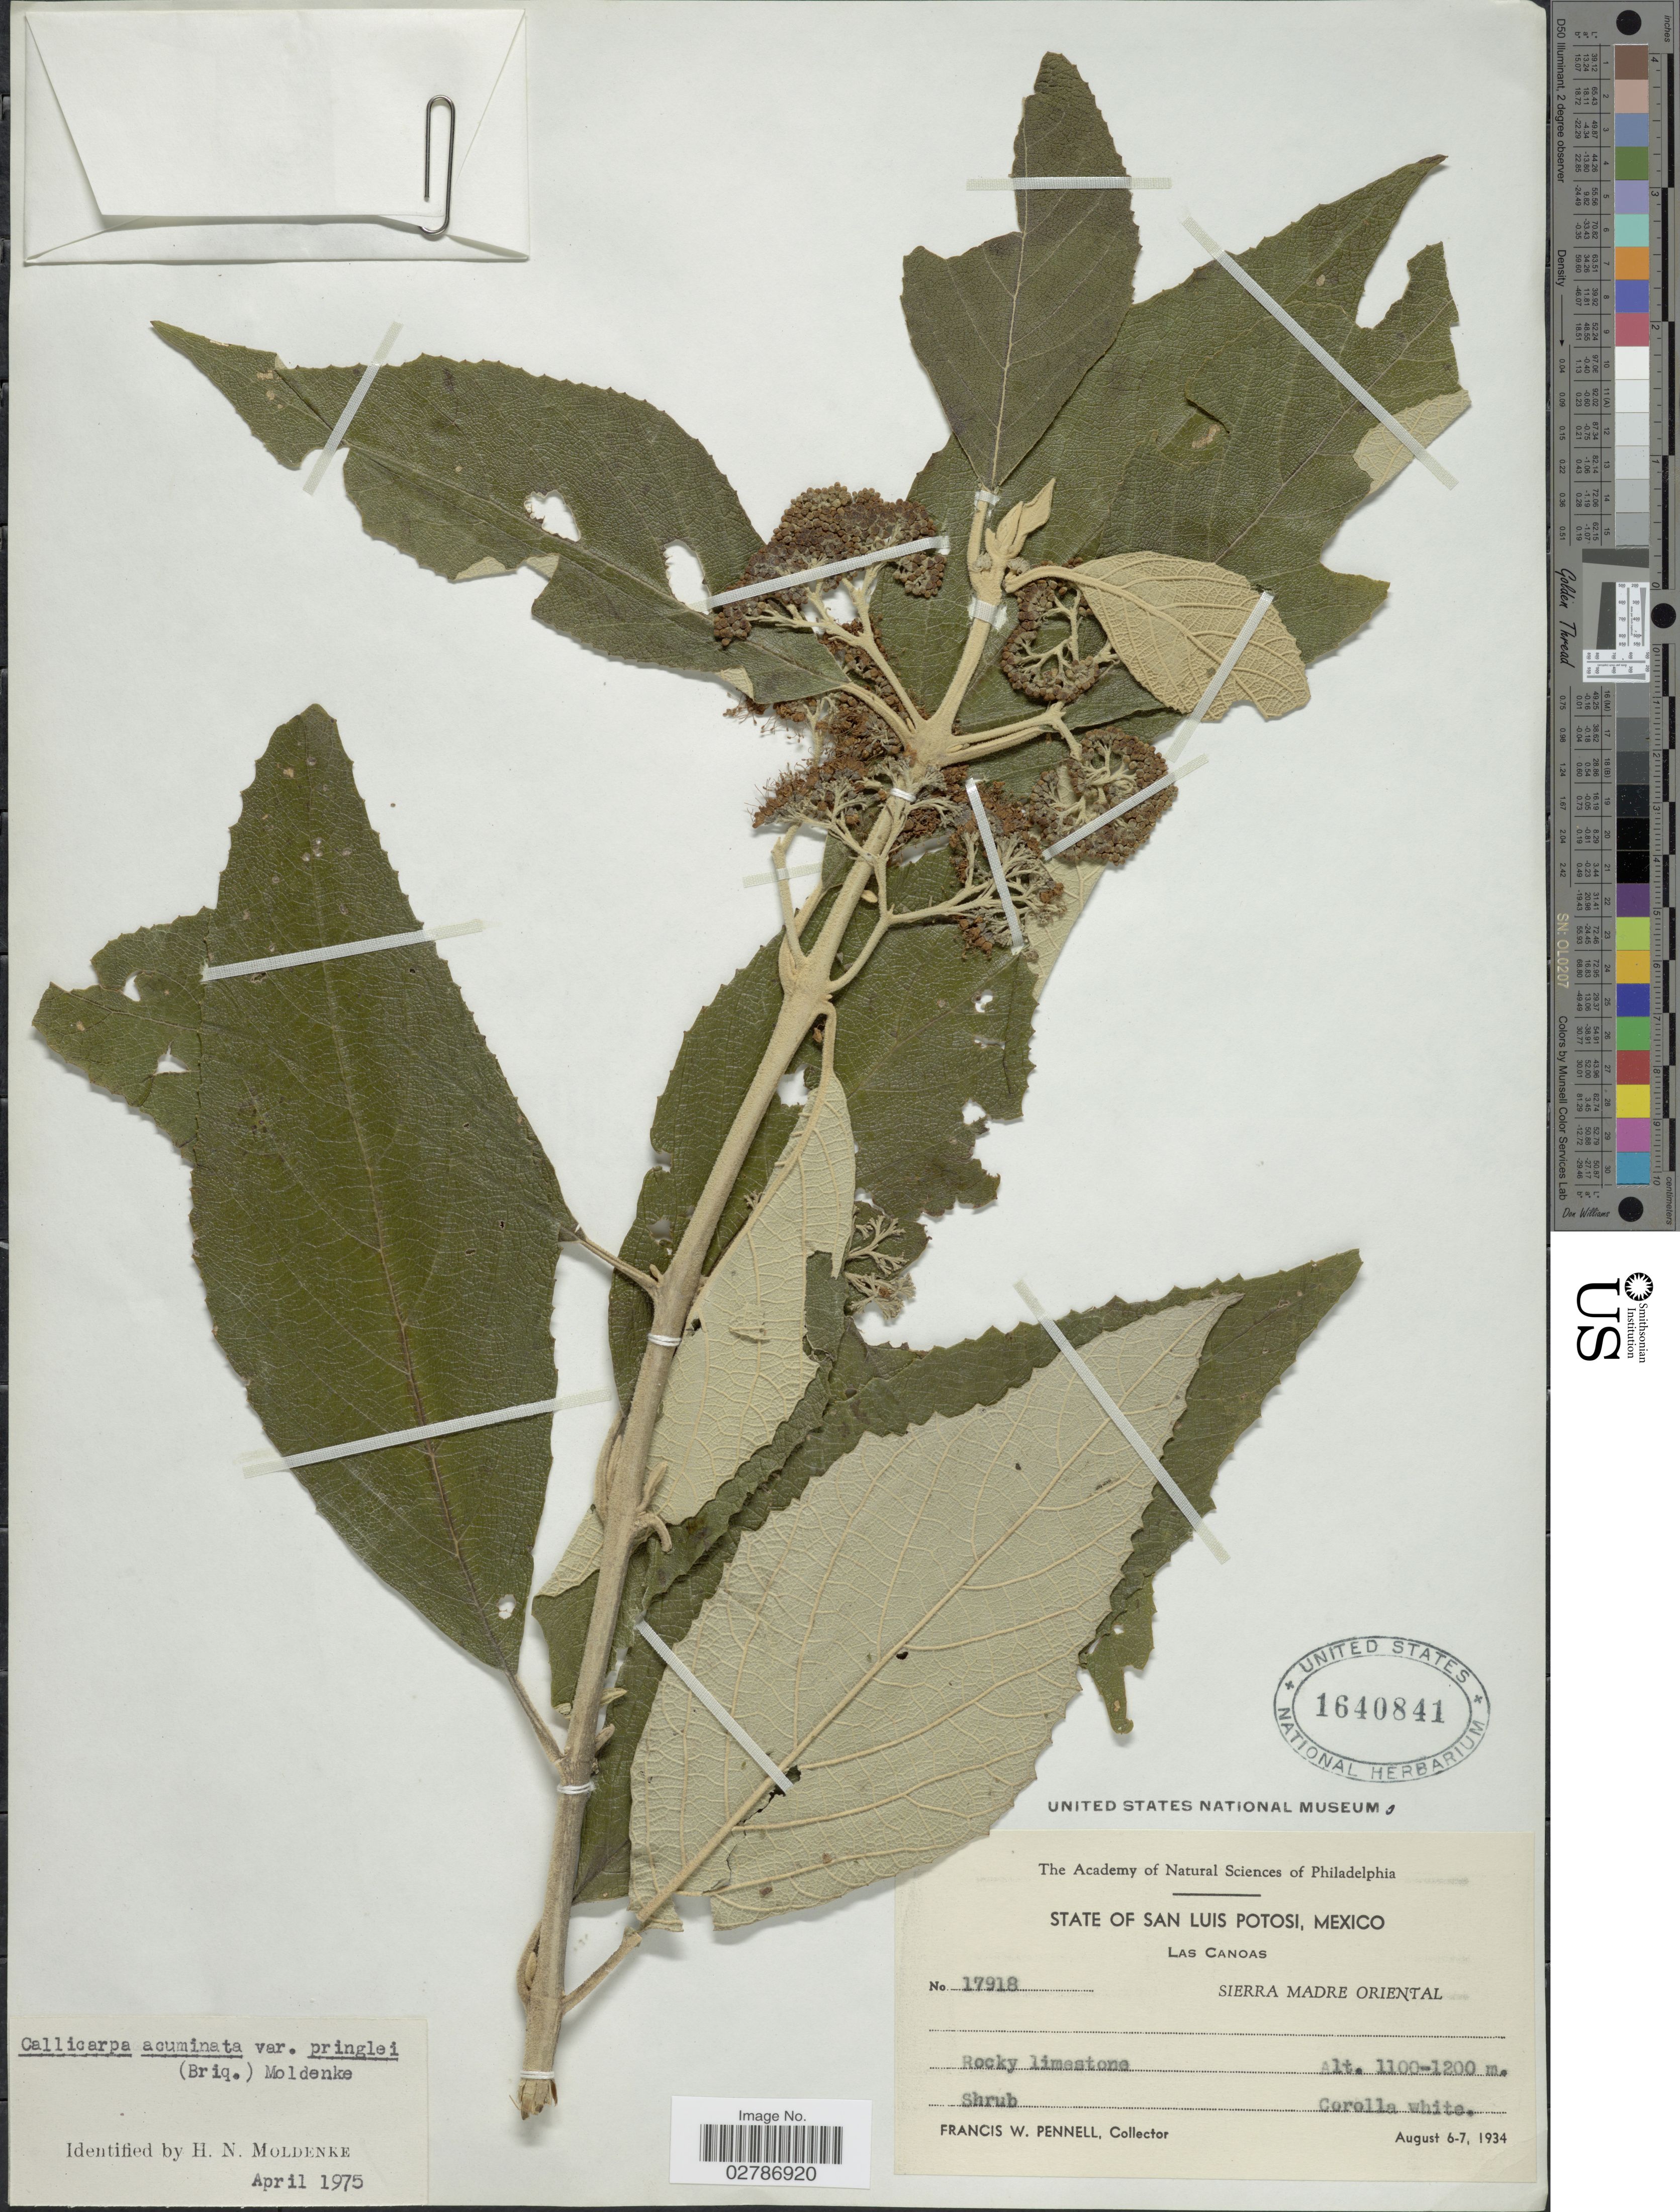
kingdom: Plantae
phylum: Tracheophyta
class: Magnoliopsida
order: Lamiales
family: Lamiaceae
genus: Callicarpa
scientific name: Callicarpa acuminata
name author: Kunth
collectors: F. W. Pennell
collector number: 17918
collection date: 1934-08-06/1934-08-07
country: Mexico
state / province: San Luis Potosí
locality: Los Canoas. Sierra Madre Oriental. Rocky limestone.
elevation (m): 1100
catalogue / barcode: US 1640841